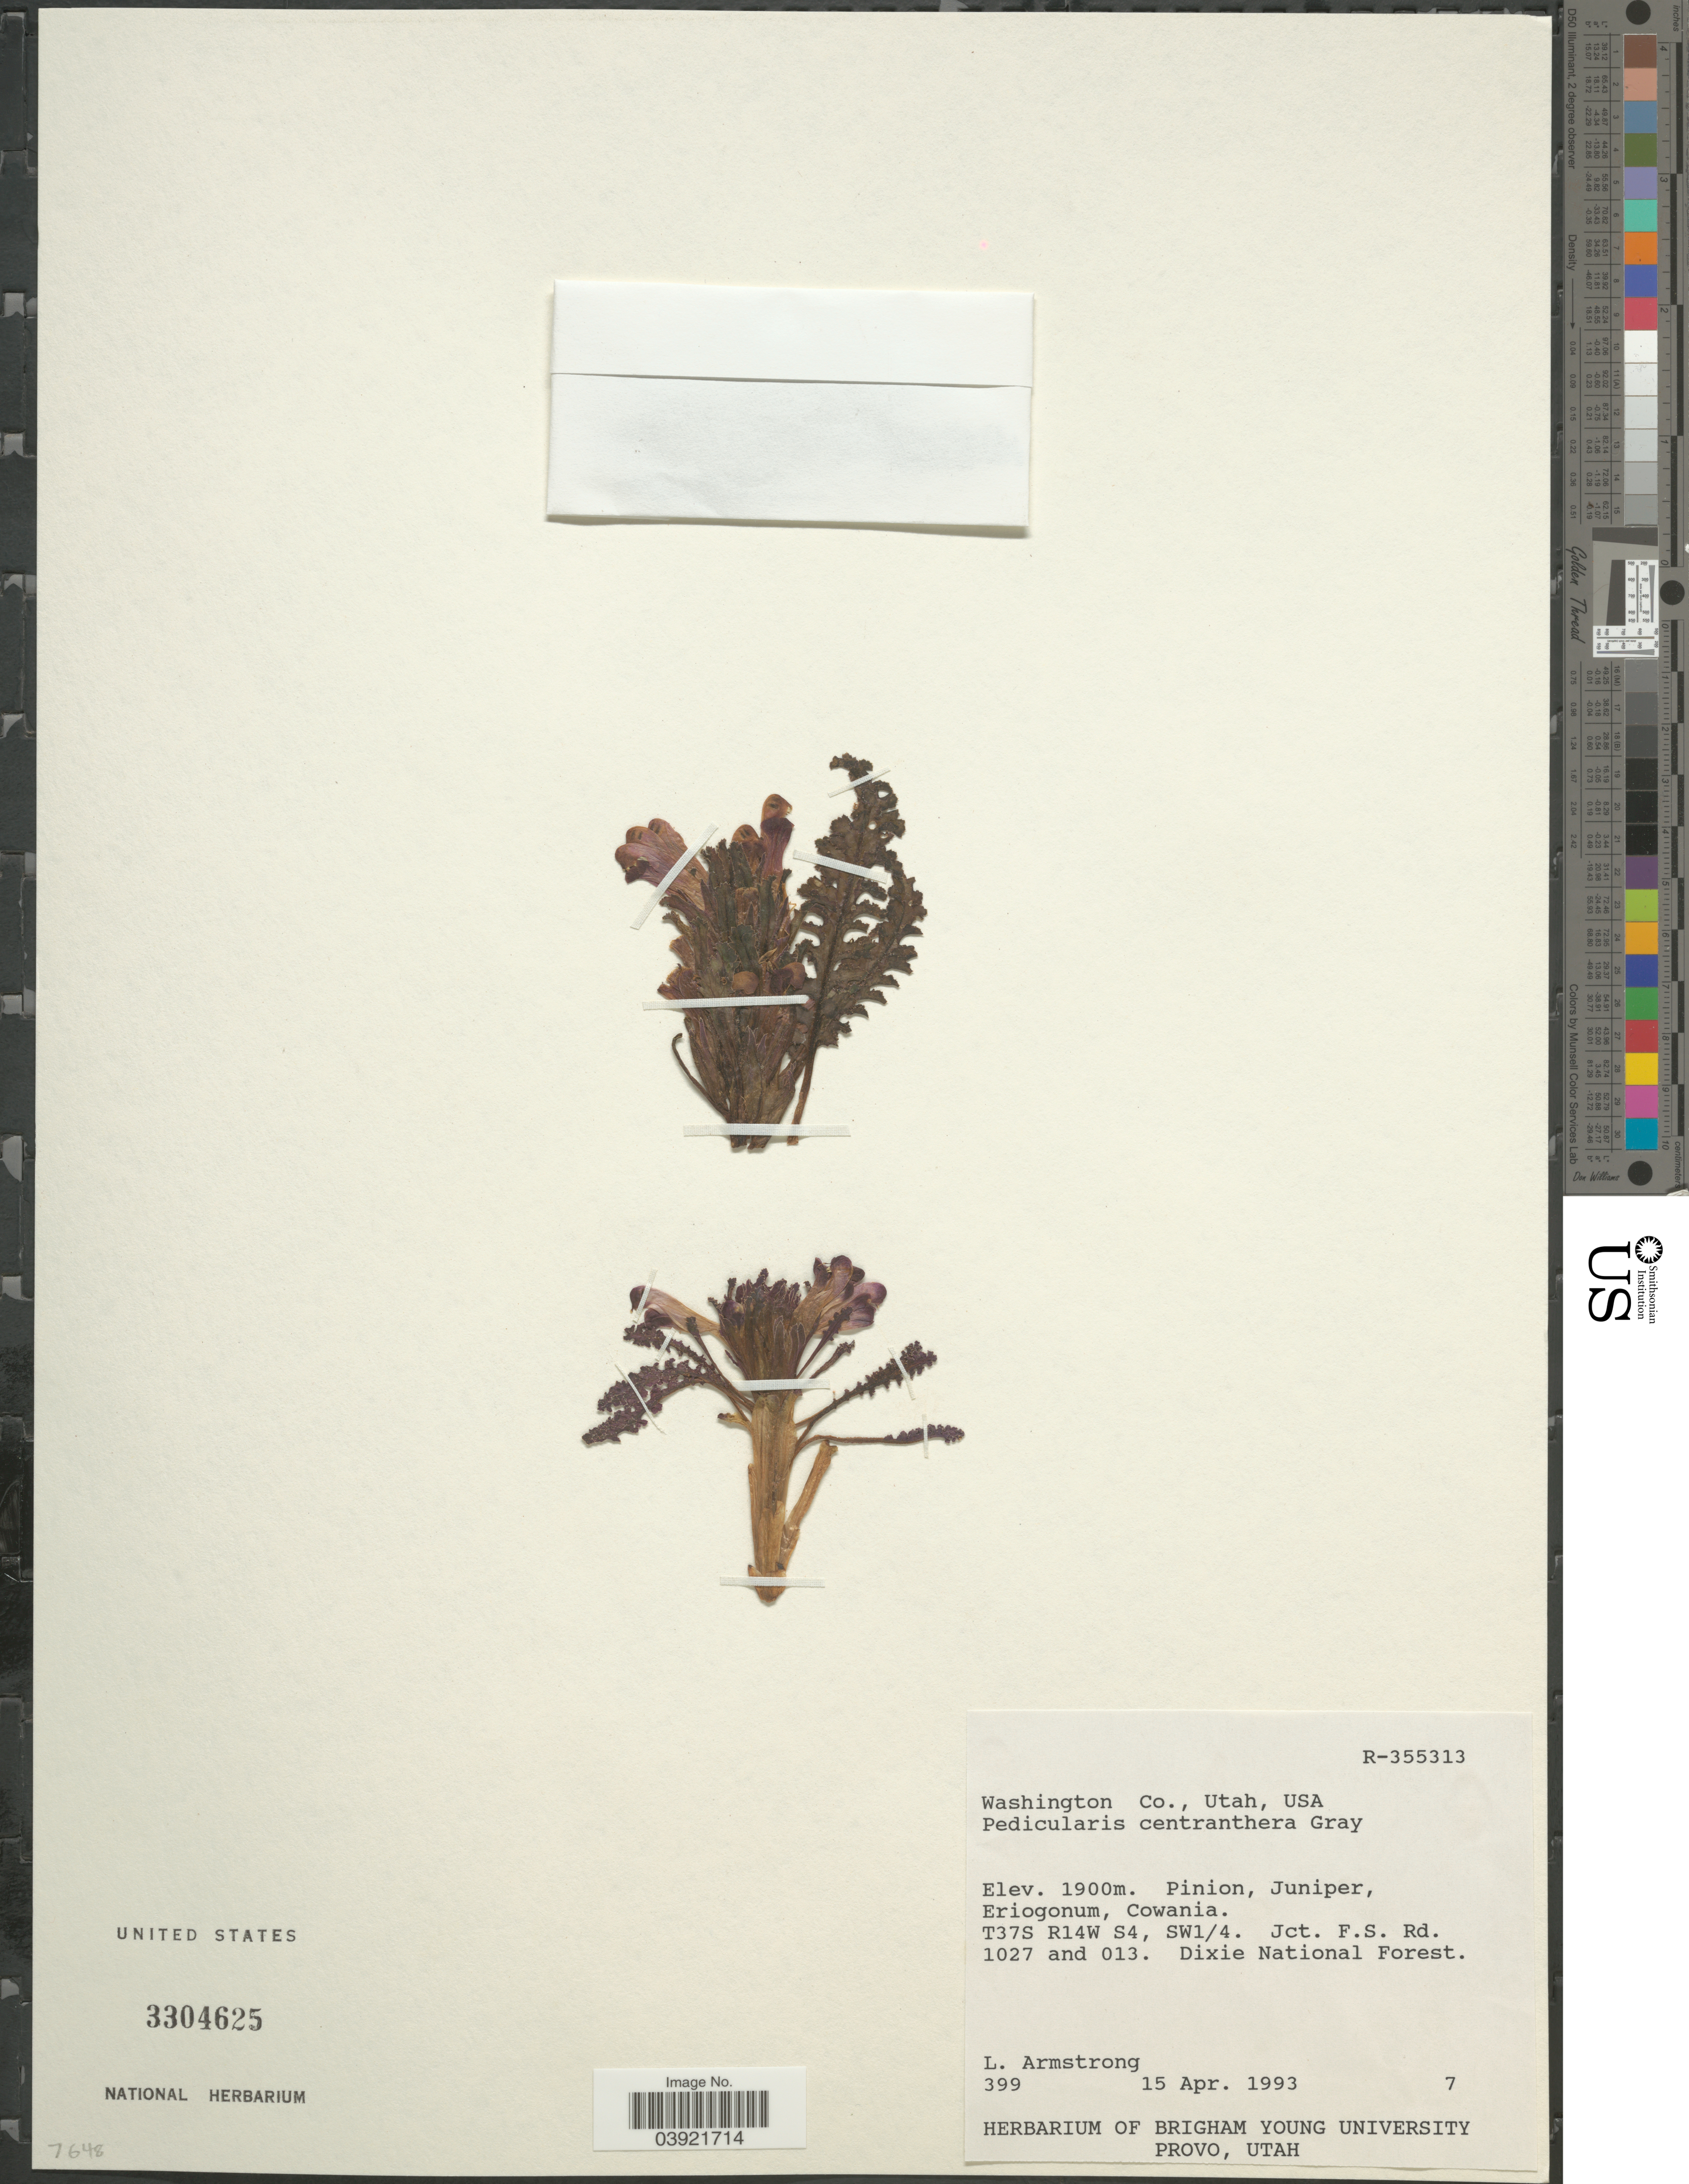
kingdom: Plantae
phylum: Tracheophyta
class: Magnoliopsida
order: Lamiales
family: Orobanchaceae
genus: Pedicularis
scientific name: Pedicularis centranthera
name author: A. Gray in Emory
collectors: L. Armstrong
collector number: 399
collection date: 1993-04-15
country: United States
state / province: Utah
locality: Washington Co. T37S R14W S4, SW¼. Jct. F.S. Rd. 1027 and 013. Dixie National Forest.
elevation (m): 1900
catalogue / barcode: US 3304625